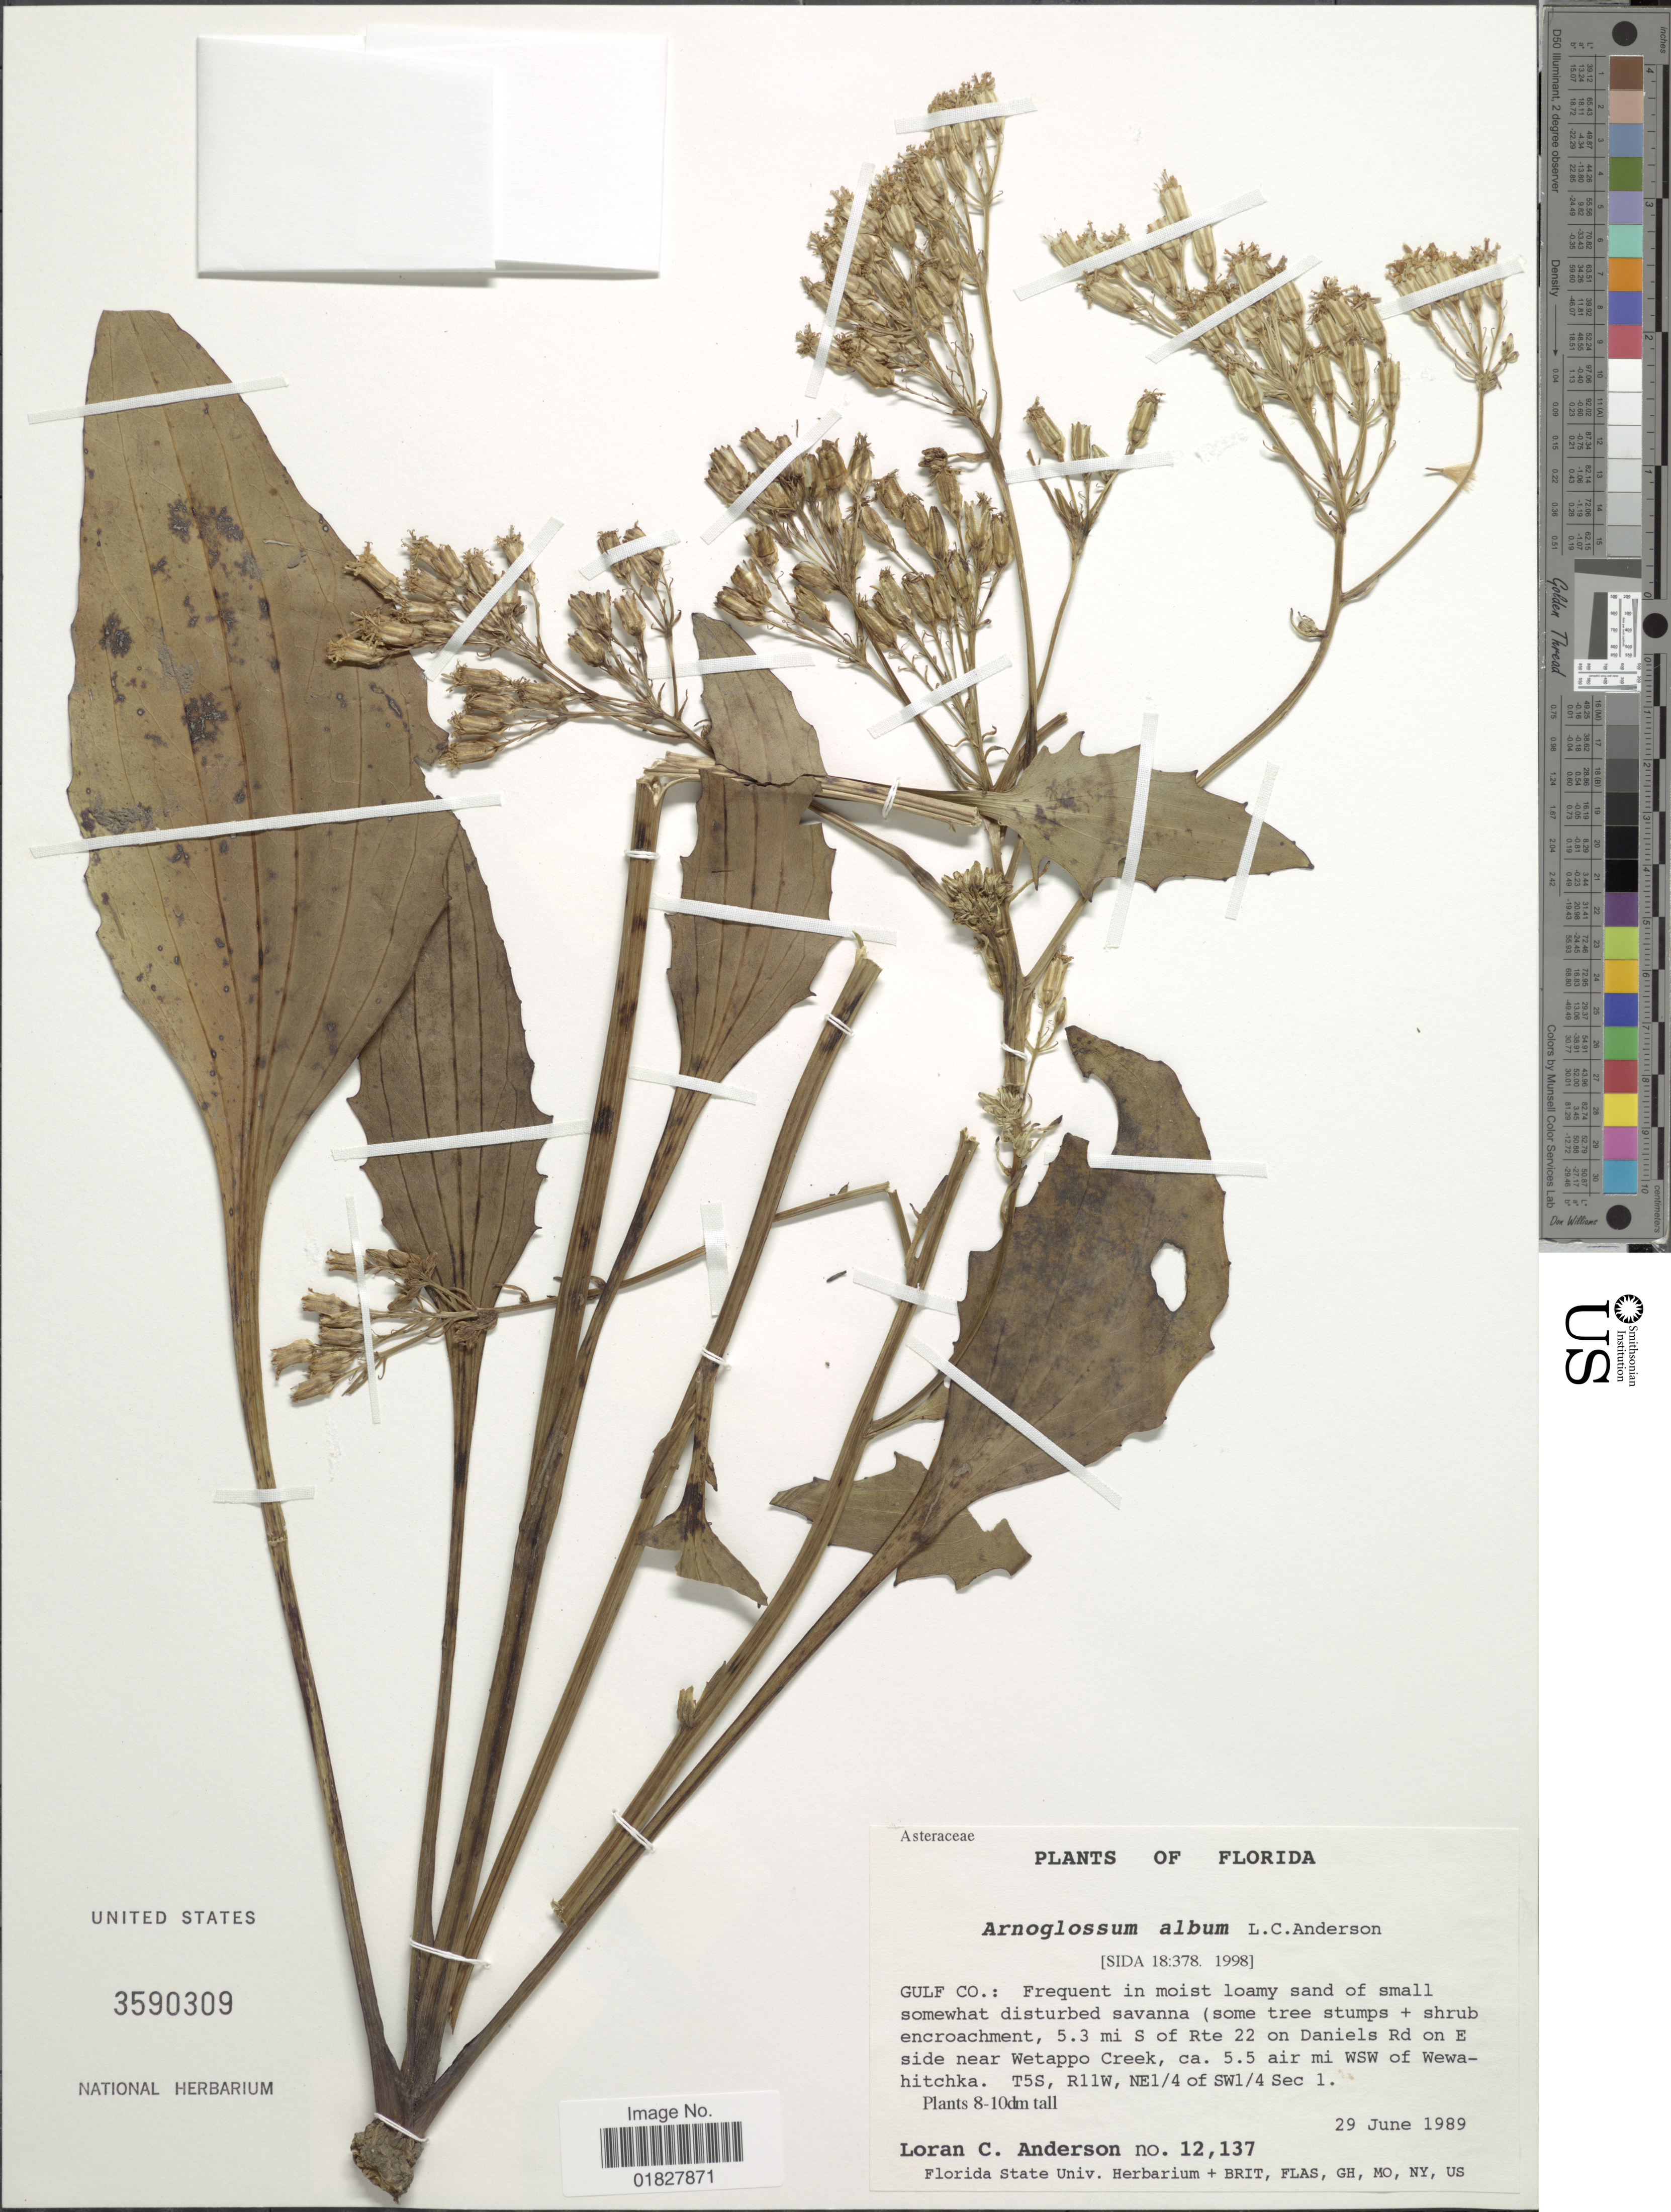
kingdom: Plantae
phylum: Tracheophyta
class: Magnoliopsida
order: Asterales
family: Asteraceae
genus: Arnoglossum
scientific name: Arnoglossum album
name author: L.C. Anderson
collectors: L. C. Anderson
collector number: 12137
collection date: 1989-06-29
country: United States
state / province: Florida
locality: Gulf Co., 5.3 mi S of Rte 22 on Daniels Rd on E side near Wetappo Creek, ca 5.5 air mi WSW of Wewahitchka, T5S, R11W, NE1/4 of SW1/4 Sec 1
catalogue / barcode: US 3590309